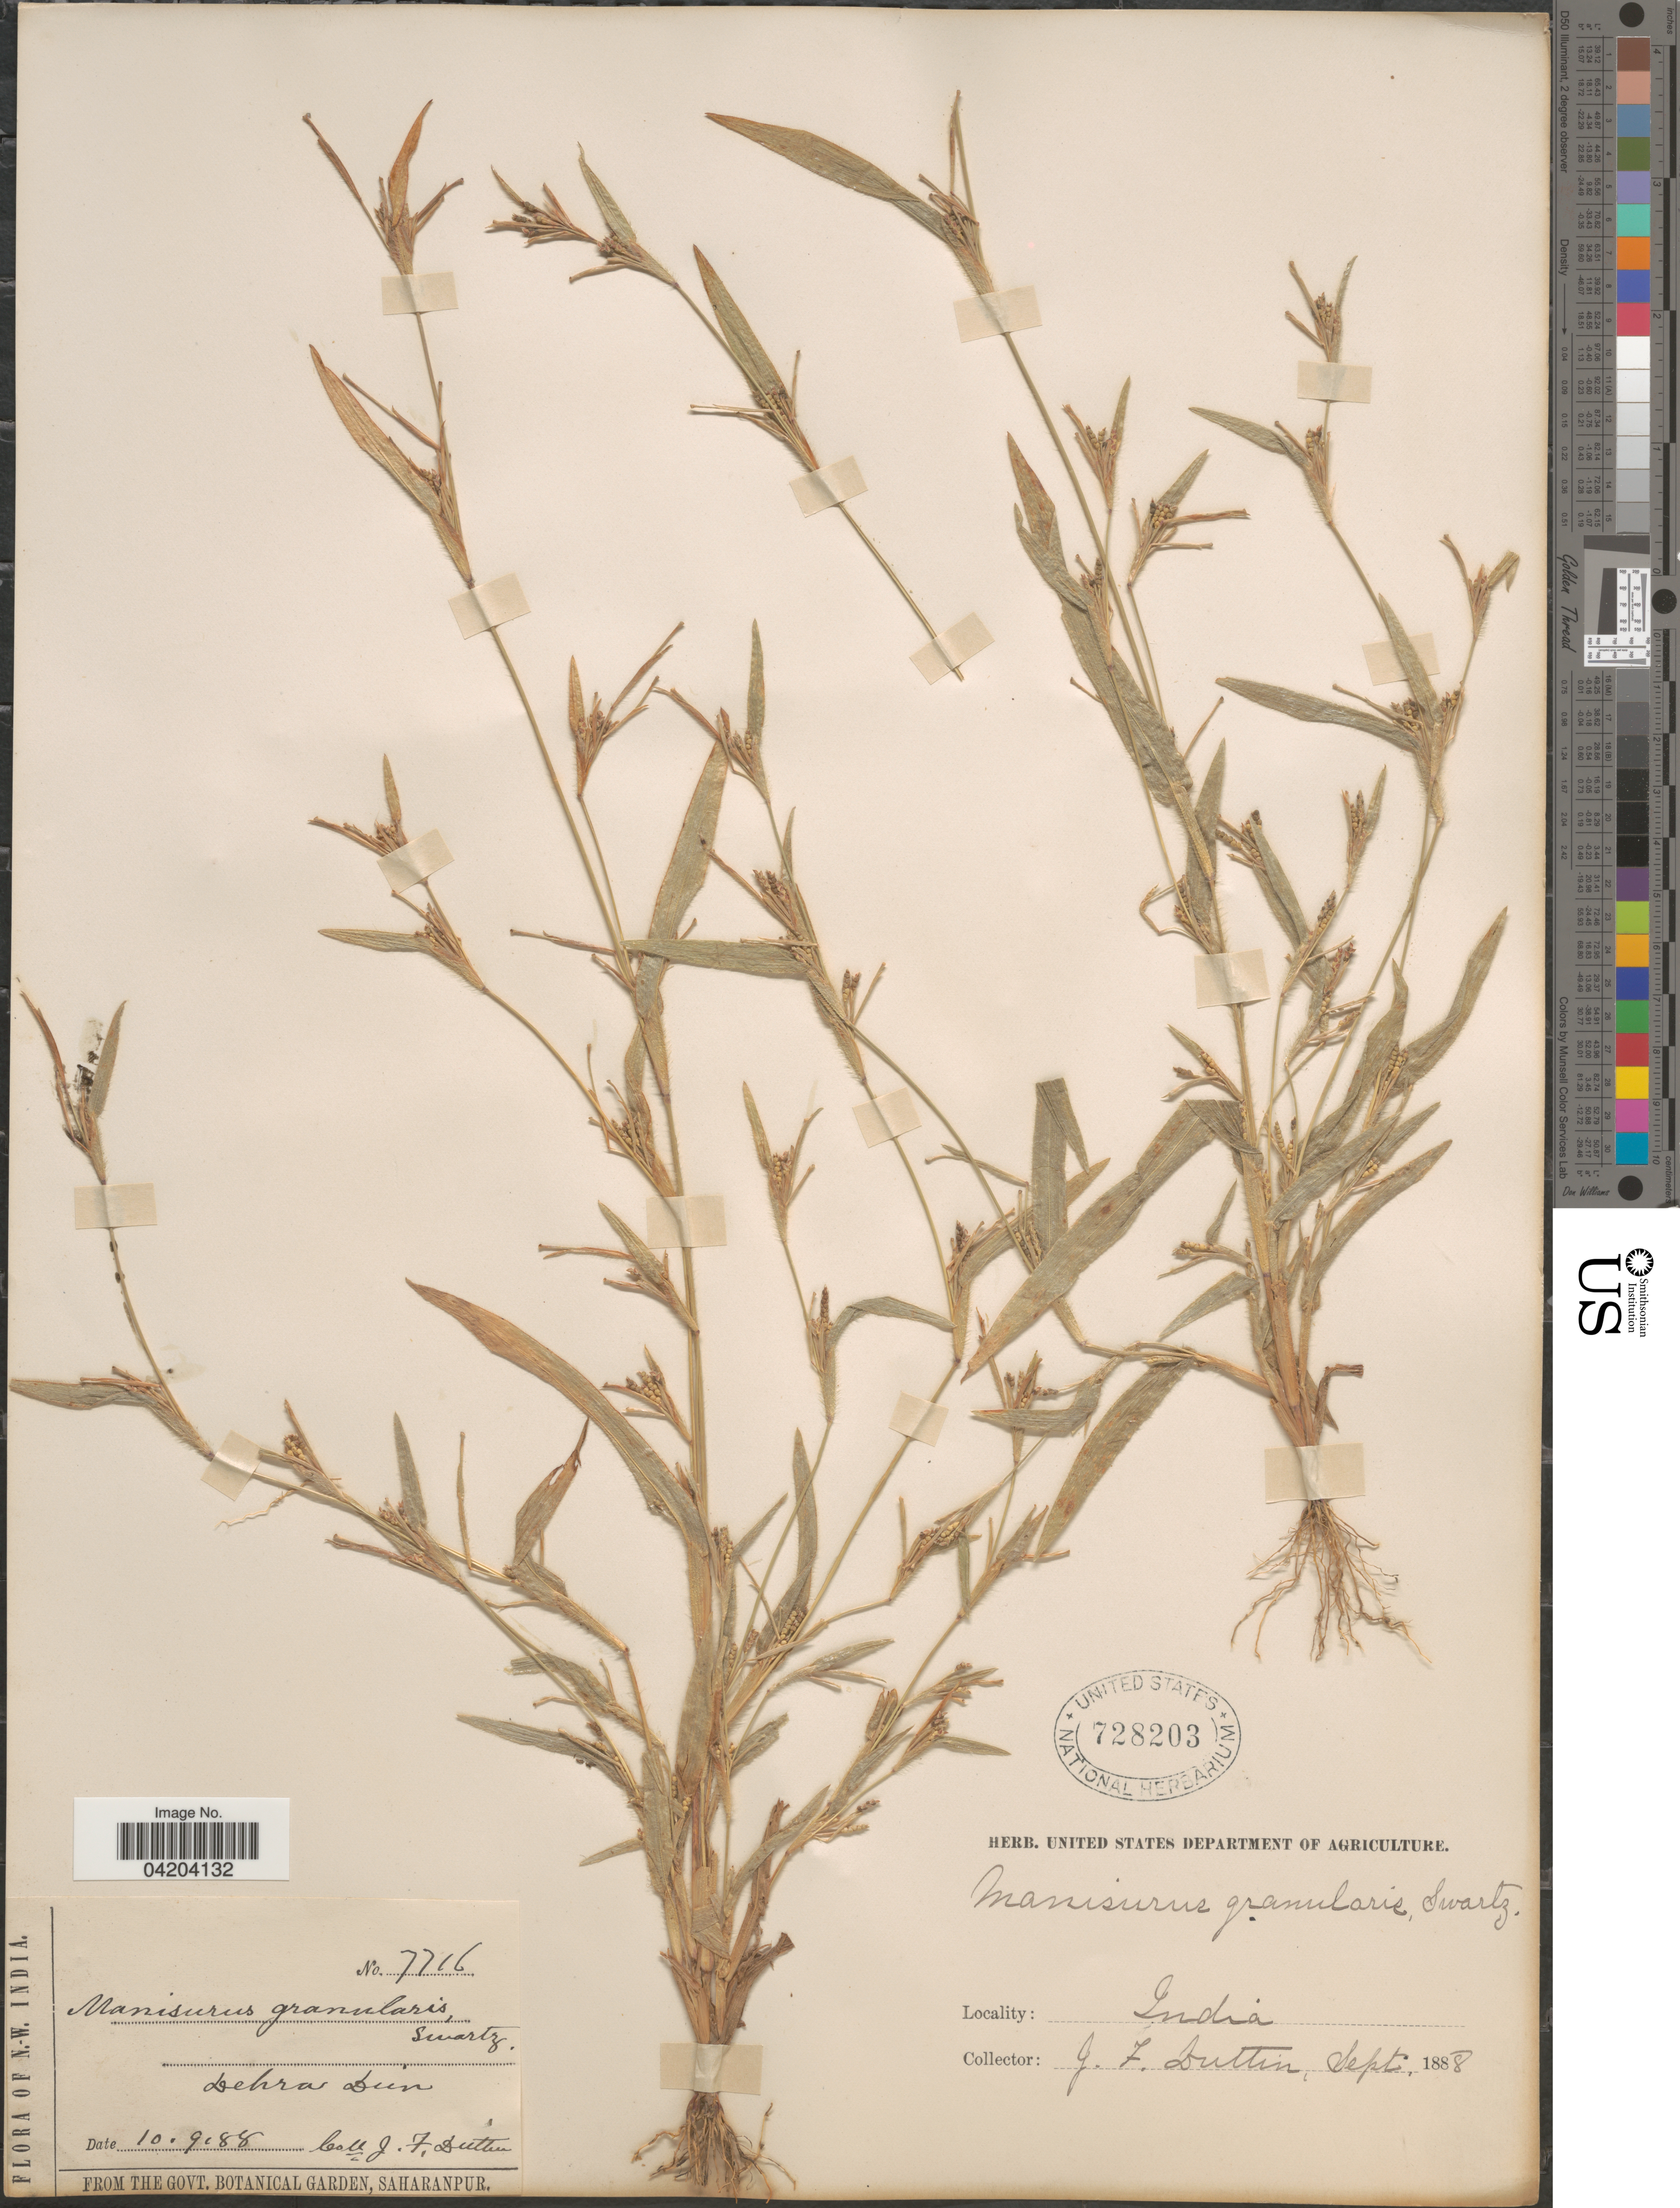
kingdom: Plantae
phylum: Tracheophyta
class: Liliopsida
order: Poales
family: Poaceae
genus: Mnesithea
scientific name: Mnesithea granularis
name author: (L.) de Koning & Sosef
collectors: J. F. Duthie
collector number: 7716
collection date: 1888-09-10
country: India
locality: N.W. India. Dehra Dun.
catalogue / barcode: US 728203